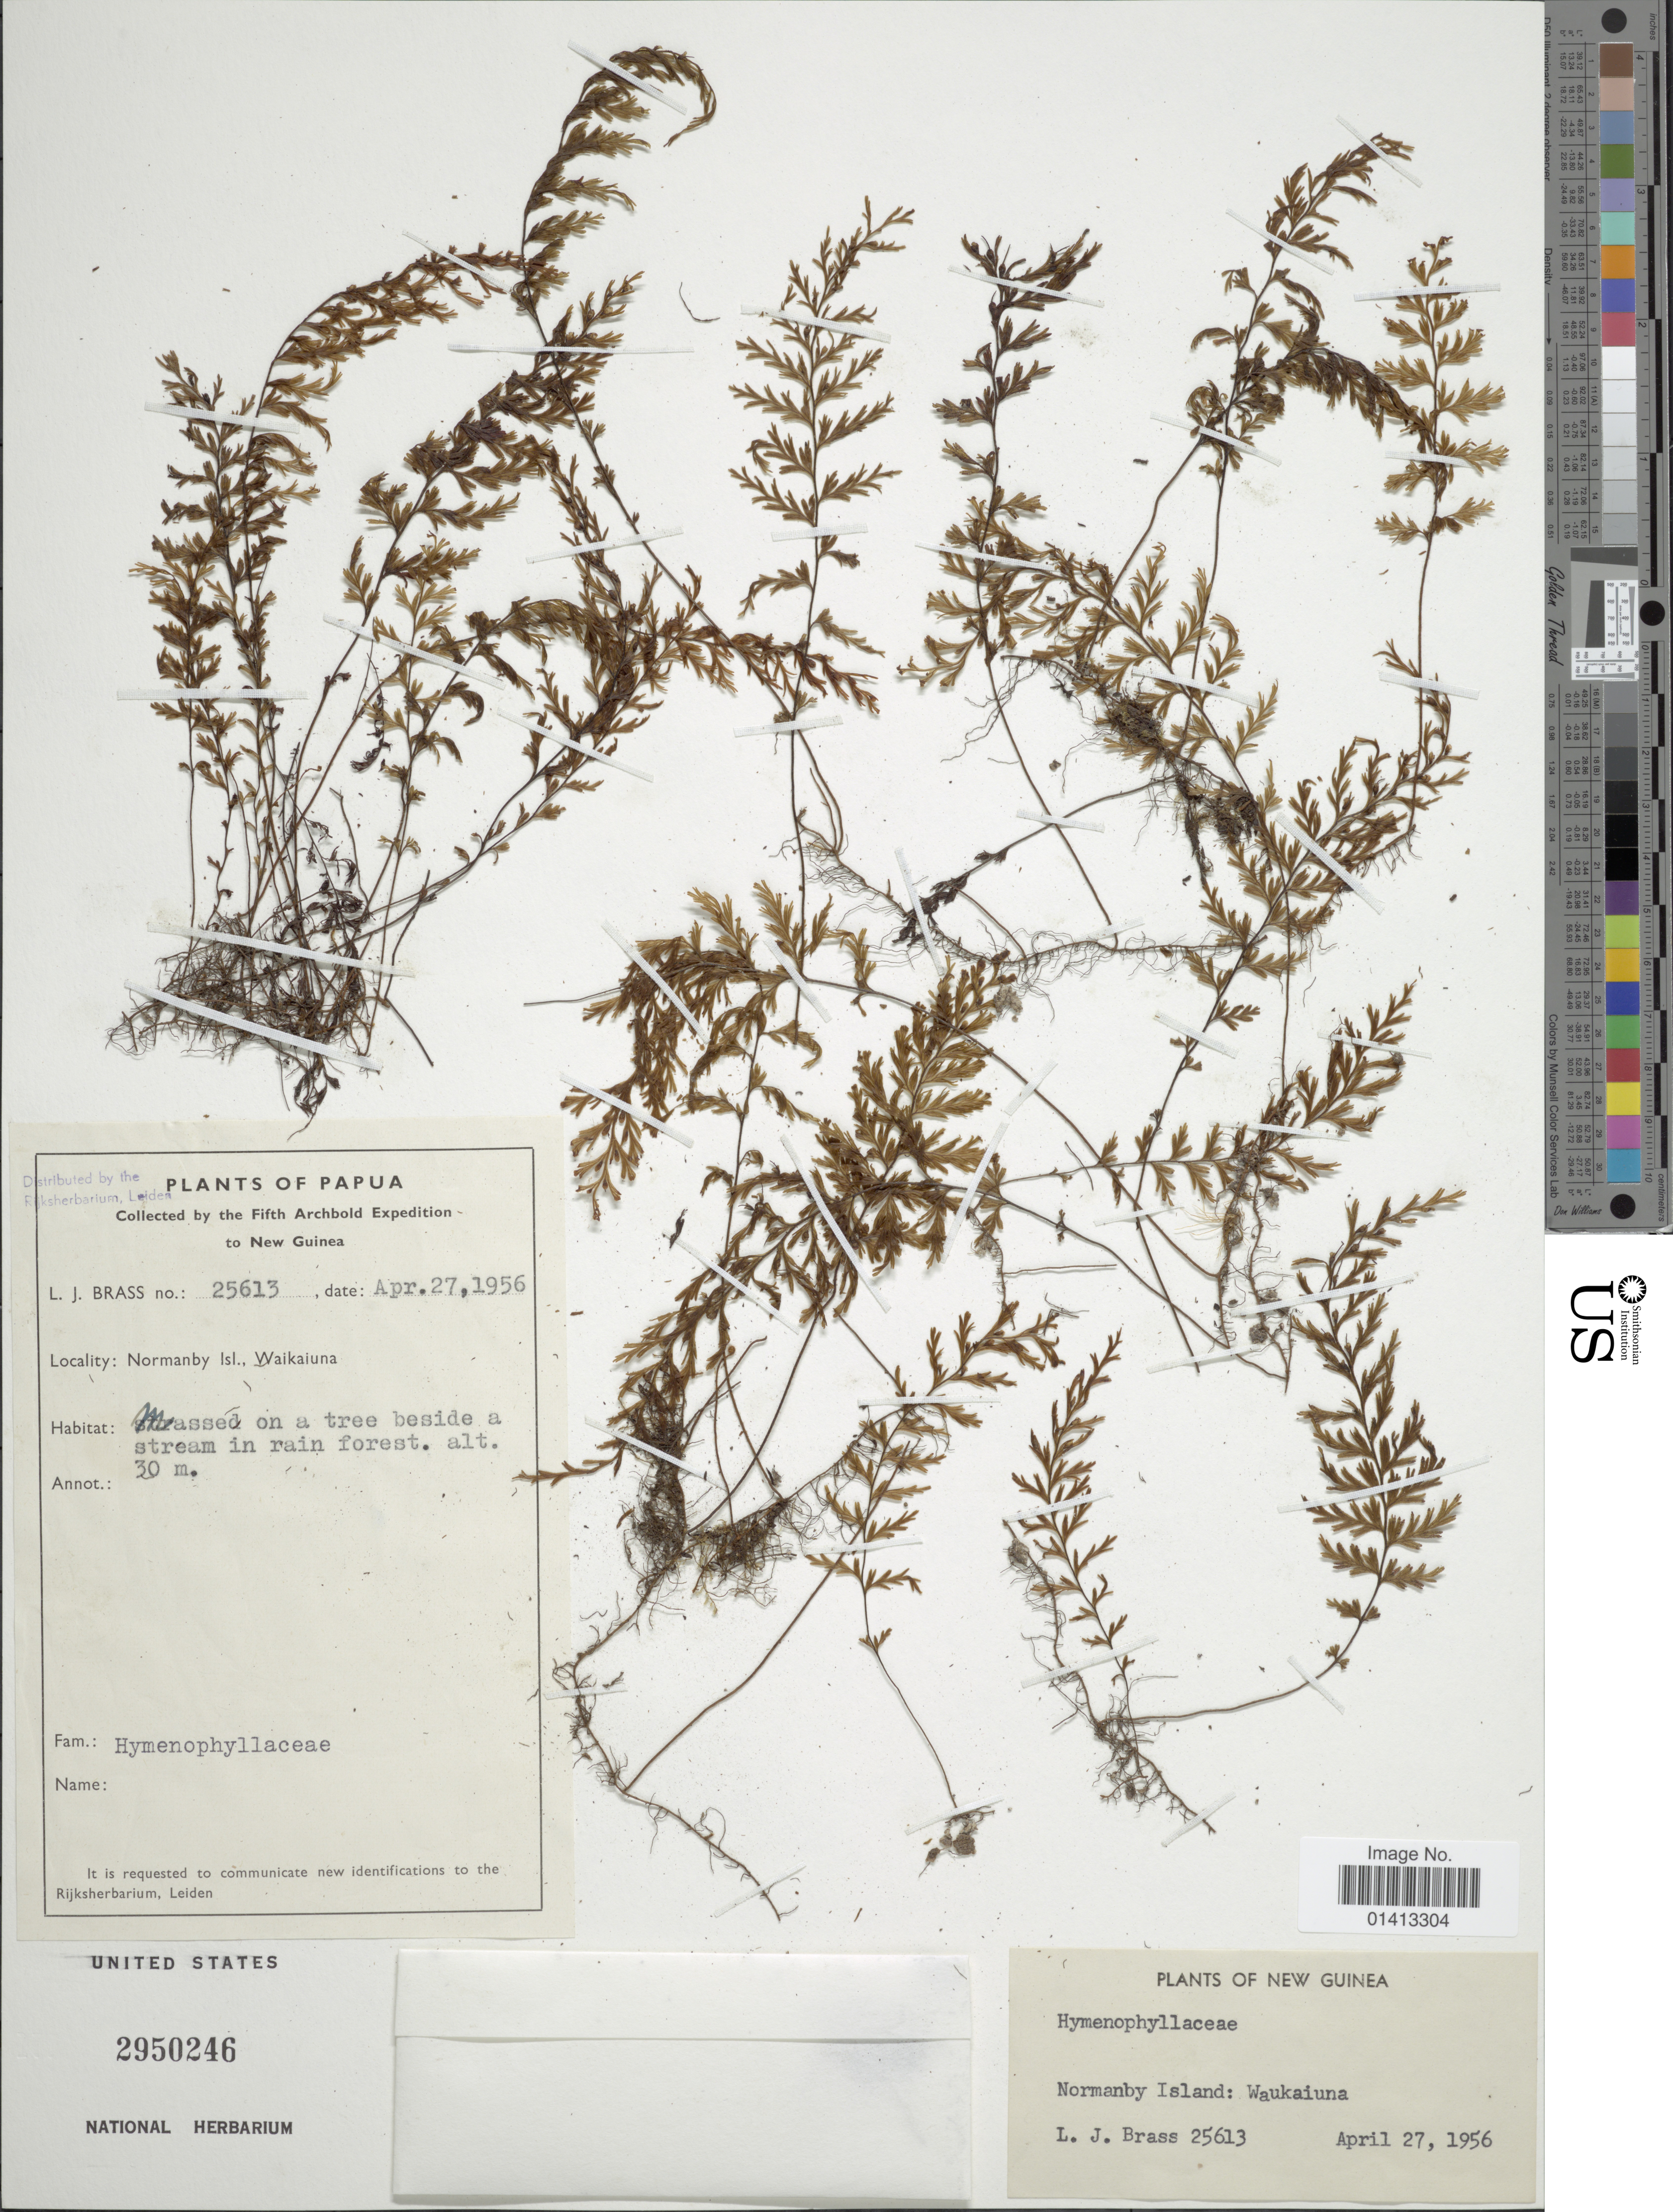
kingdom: Plantae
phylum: Tracheophyta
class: Polypodiopsida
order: Hymenophyllales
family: Hymenophyllaceae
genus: Crepidomanes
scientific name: Crepidomanes sp.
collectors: L. J. Brass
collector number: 25613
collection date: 1956-04-27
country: Papua New Guinea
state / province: Milne Bay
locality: Normanby Isl., Waikaiuna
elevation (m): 30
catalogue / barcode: US 2950246